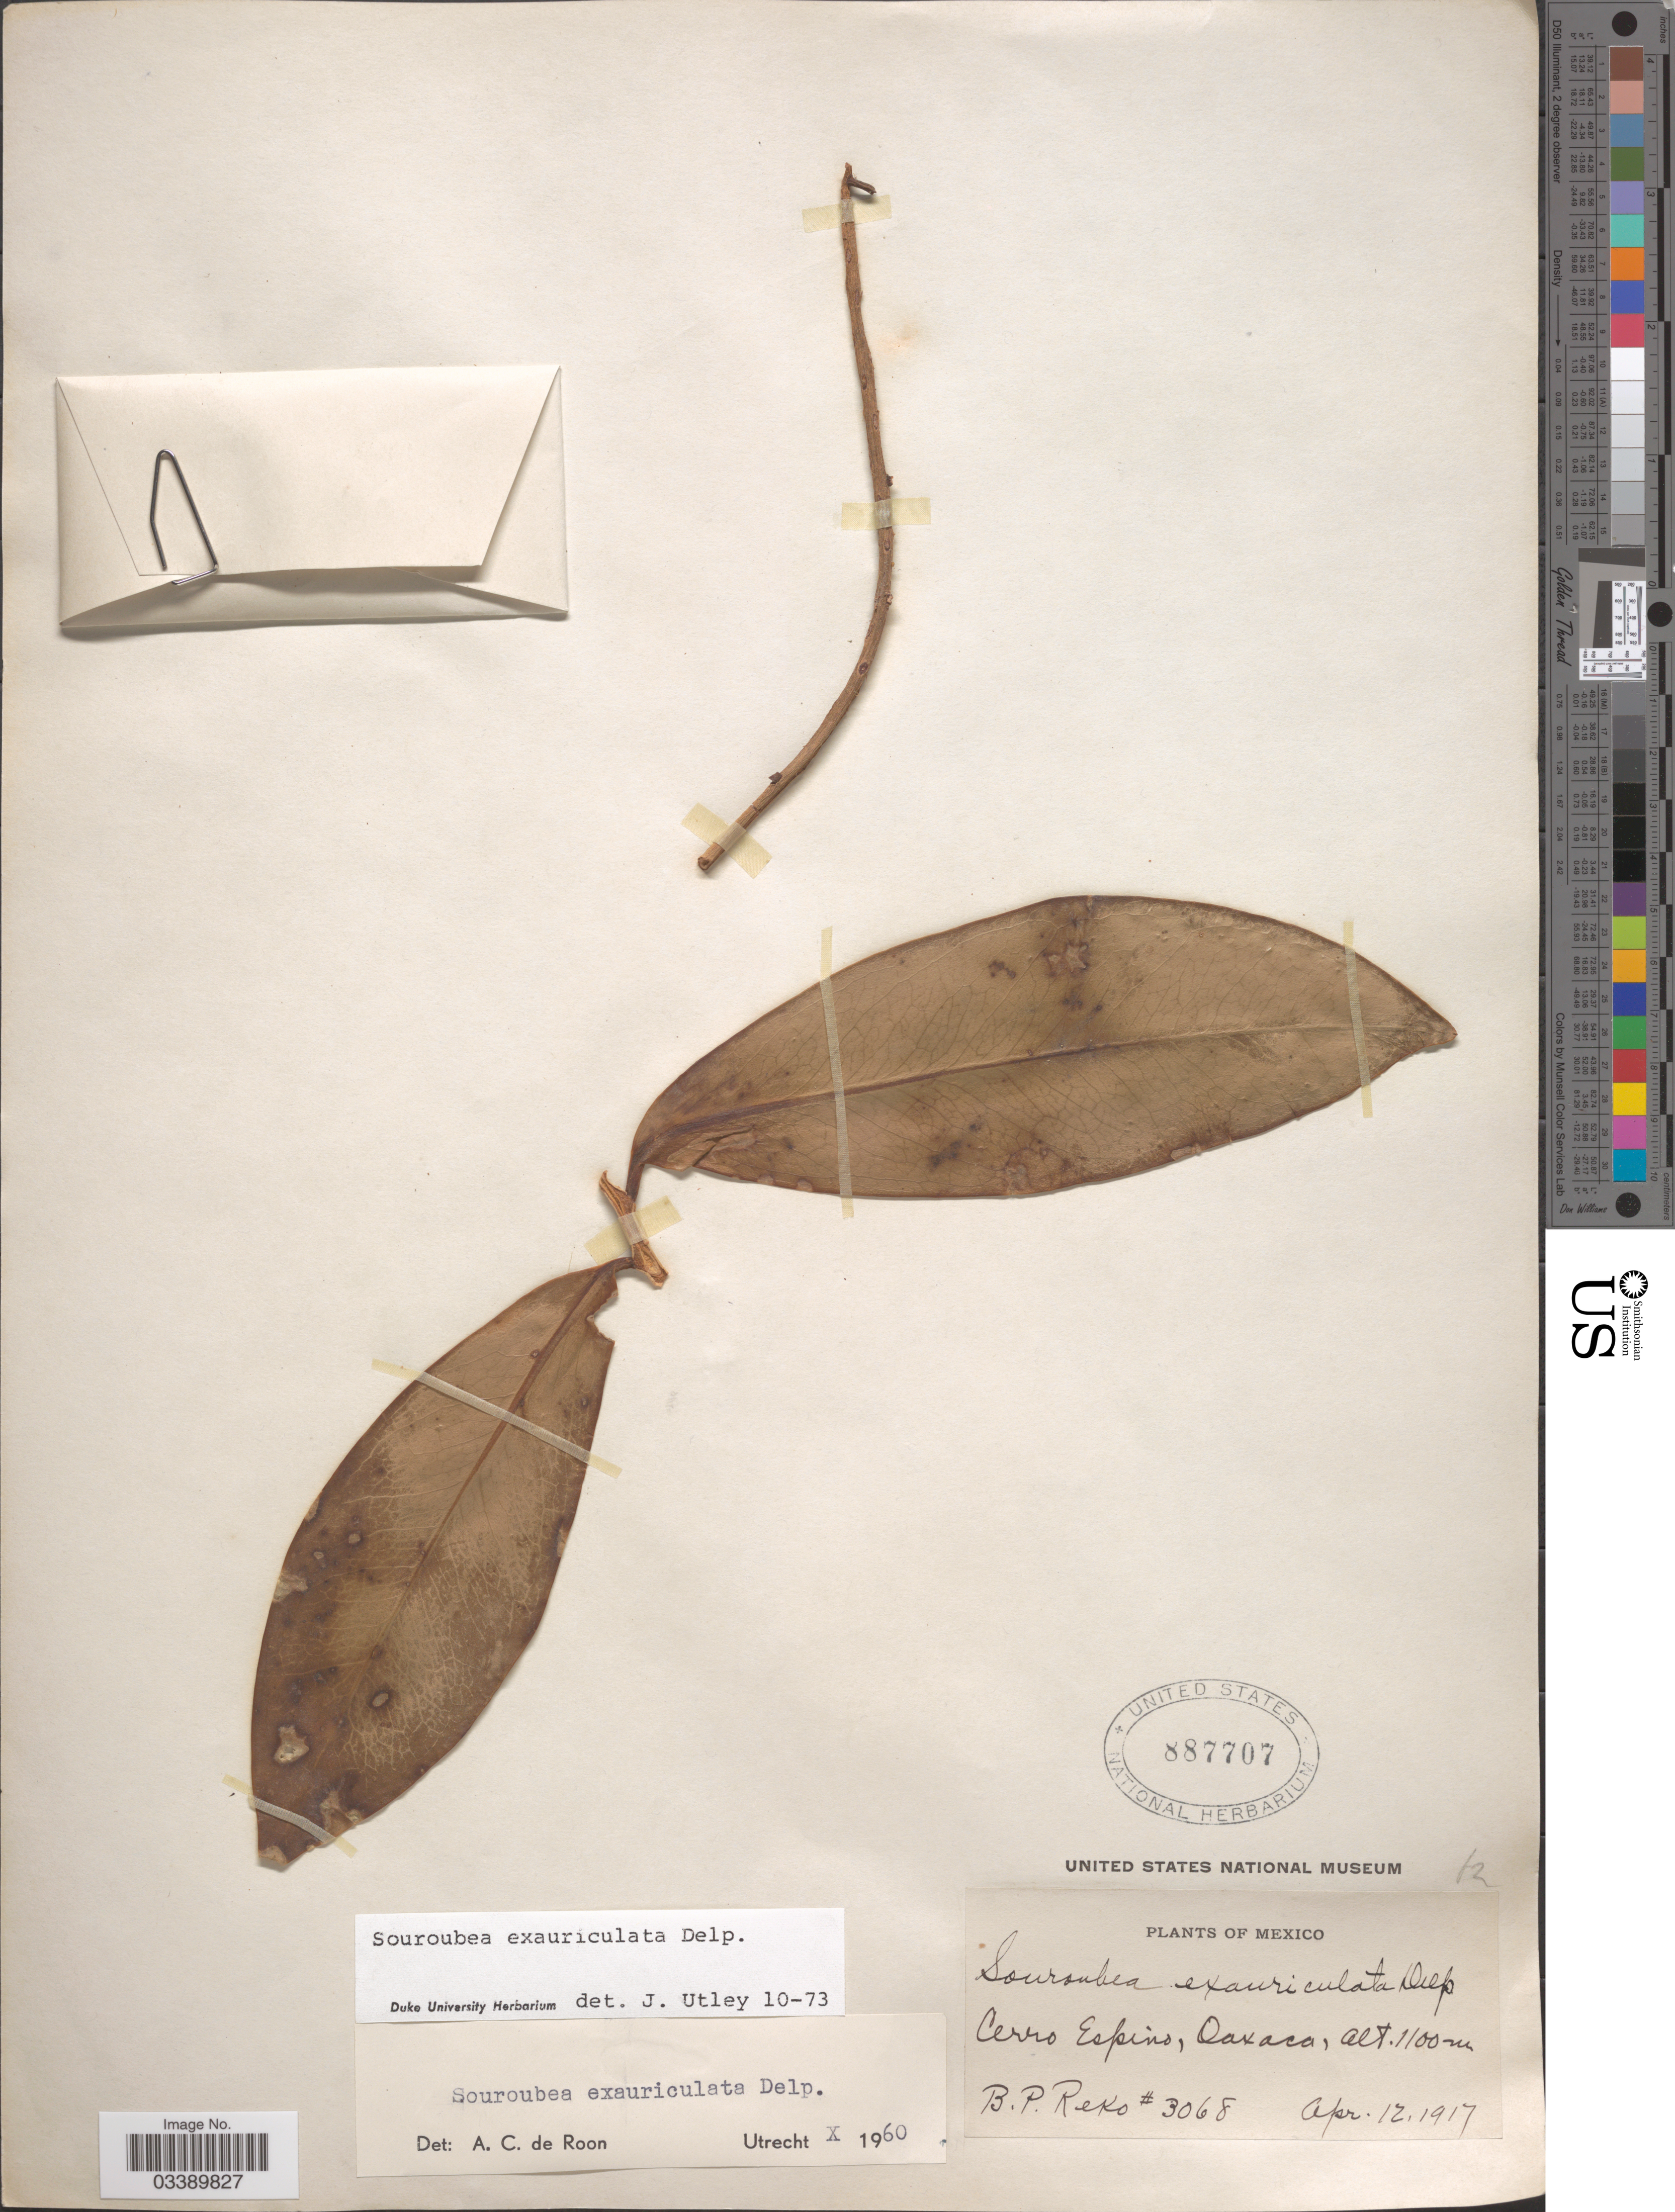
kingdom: Plantae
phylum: Tracheophyta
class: Magnoliopsida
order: Ericales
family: Marcgraviaceae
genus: Souroubea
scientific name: Souroubea exauriculata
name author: Delpino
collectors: B. P. Reko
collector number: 3068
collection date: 1917-04-12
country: Mexico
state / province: Oaxaca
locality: Cerro Aspino.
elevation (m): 1100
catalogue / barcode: US 887707